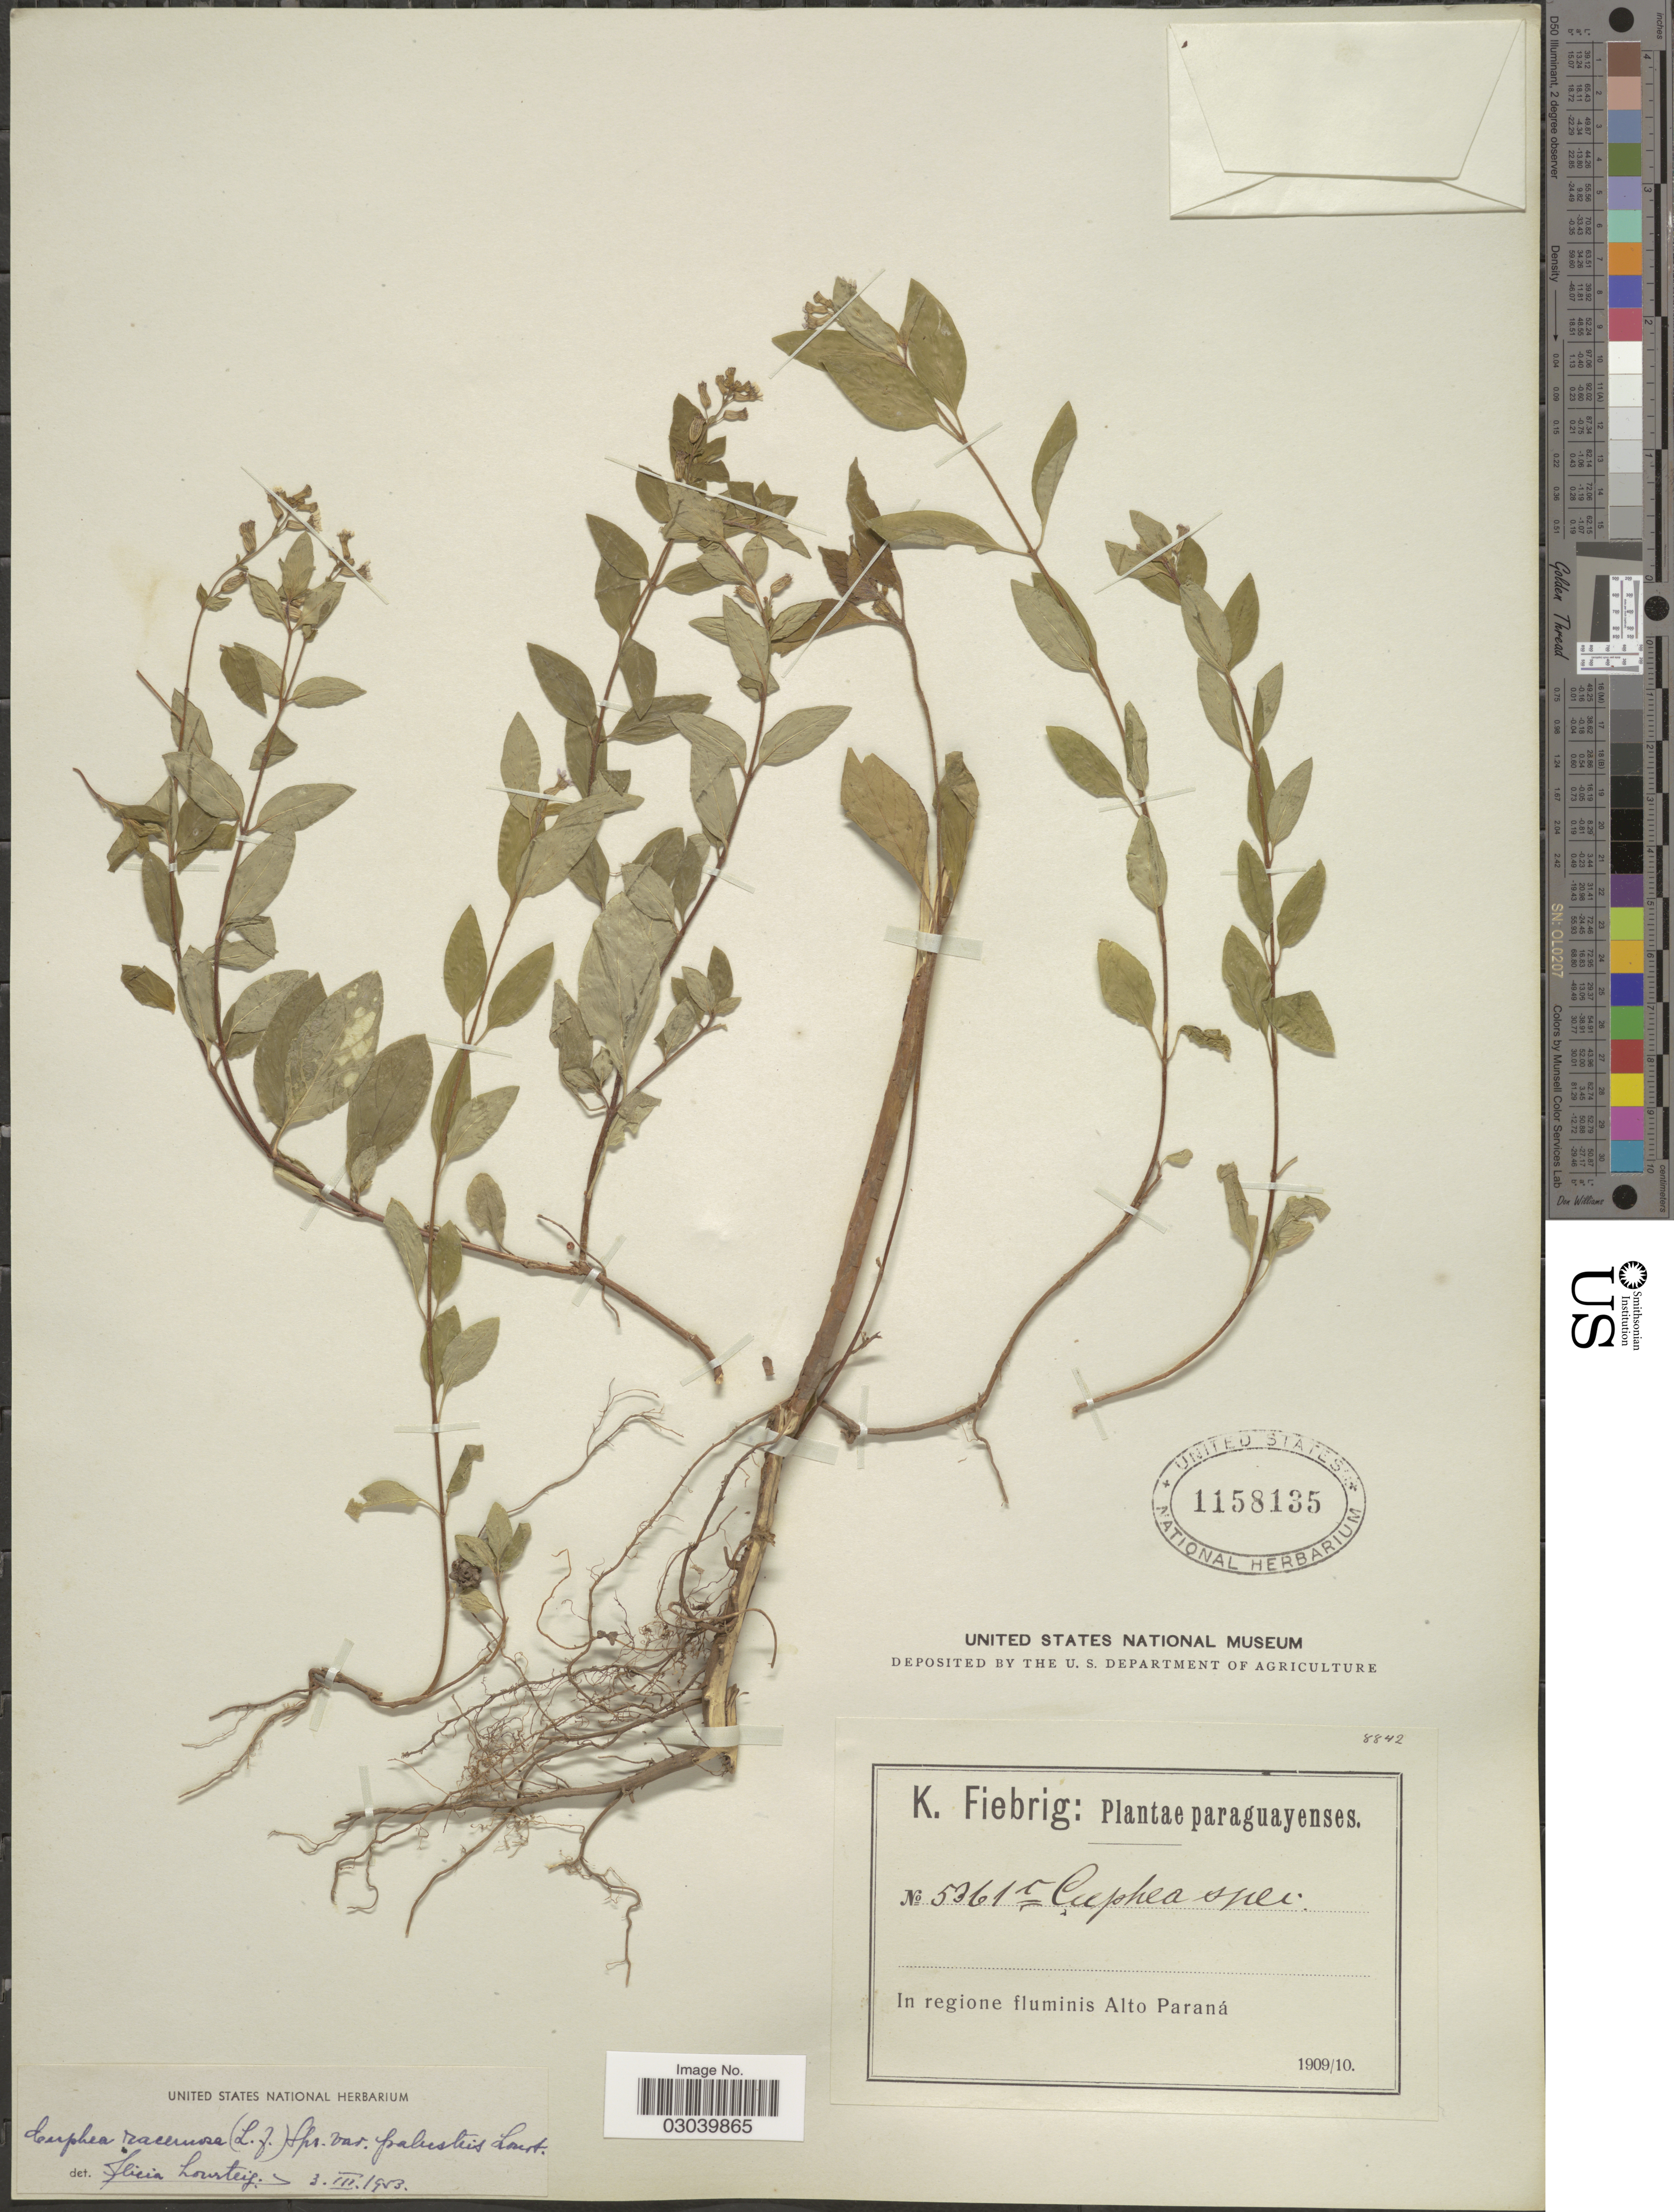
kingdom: Plantae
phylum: Tracheophyta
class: Magnoliopsida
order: Myrtales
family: Lythraceae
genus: Cuphea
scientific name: Cuphea racemosa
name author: (L. f.) Spreng.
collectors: K. Fiebrig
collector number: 5361c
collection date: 1909/1910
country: Paraguay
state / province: Alto Parana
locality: In regione fluminis Alto Paraná.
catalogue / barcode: US 1158135